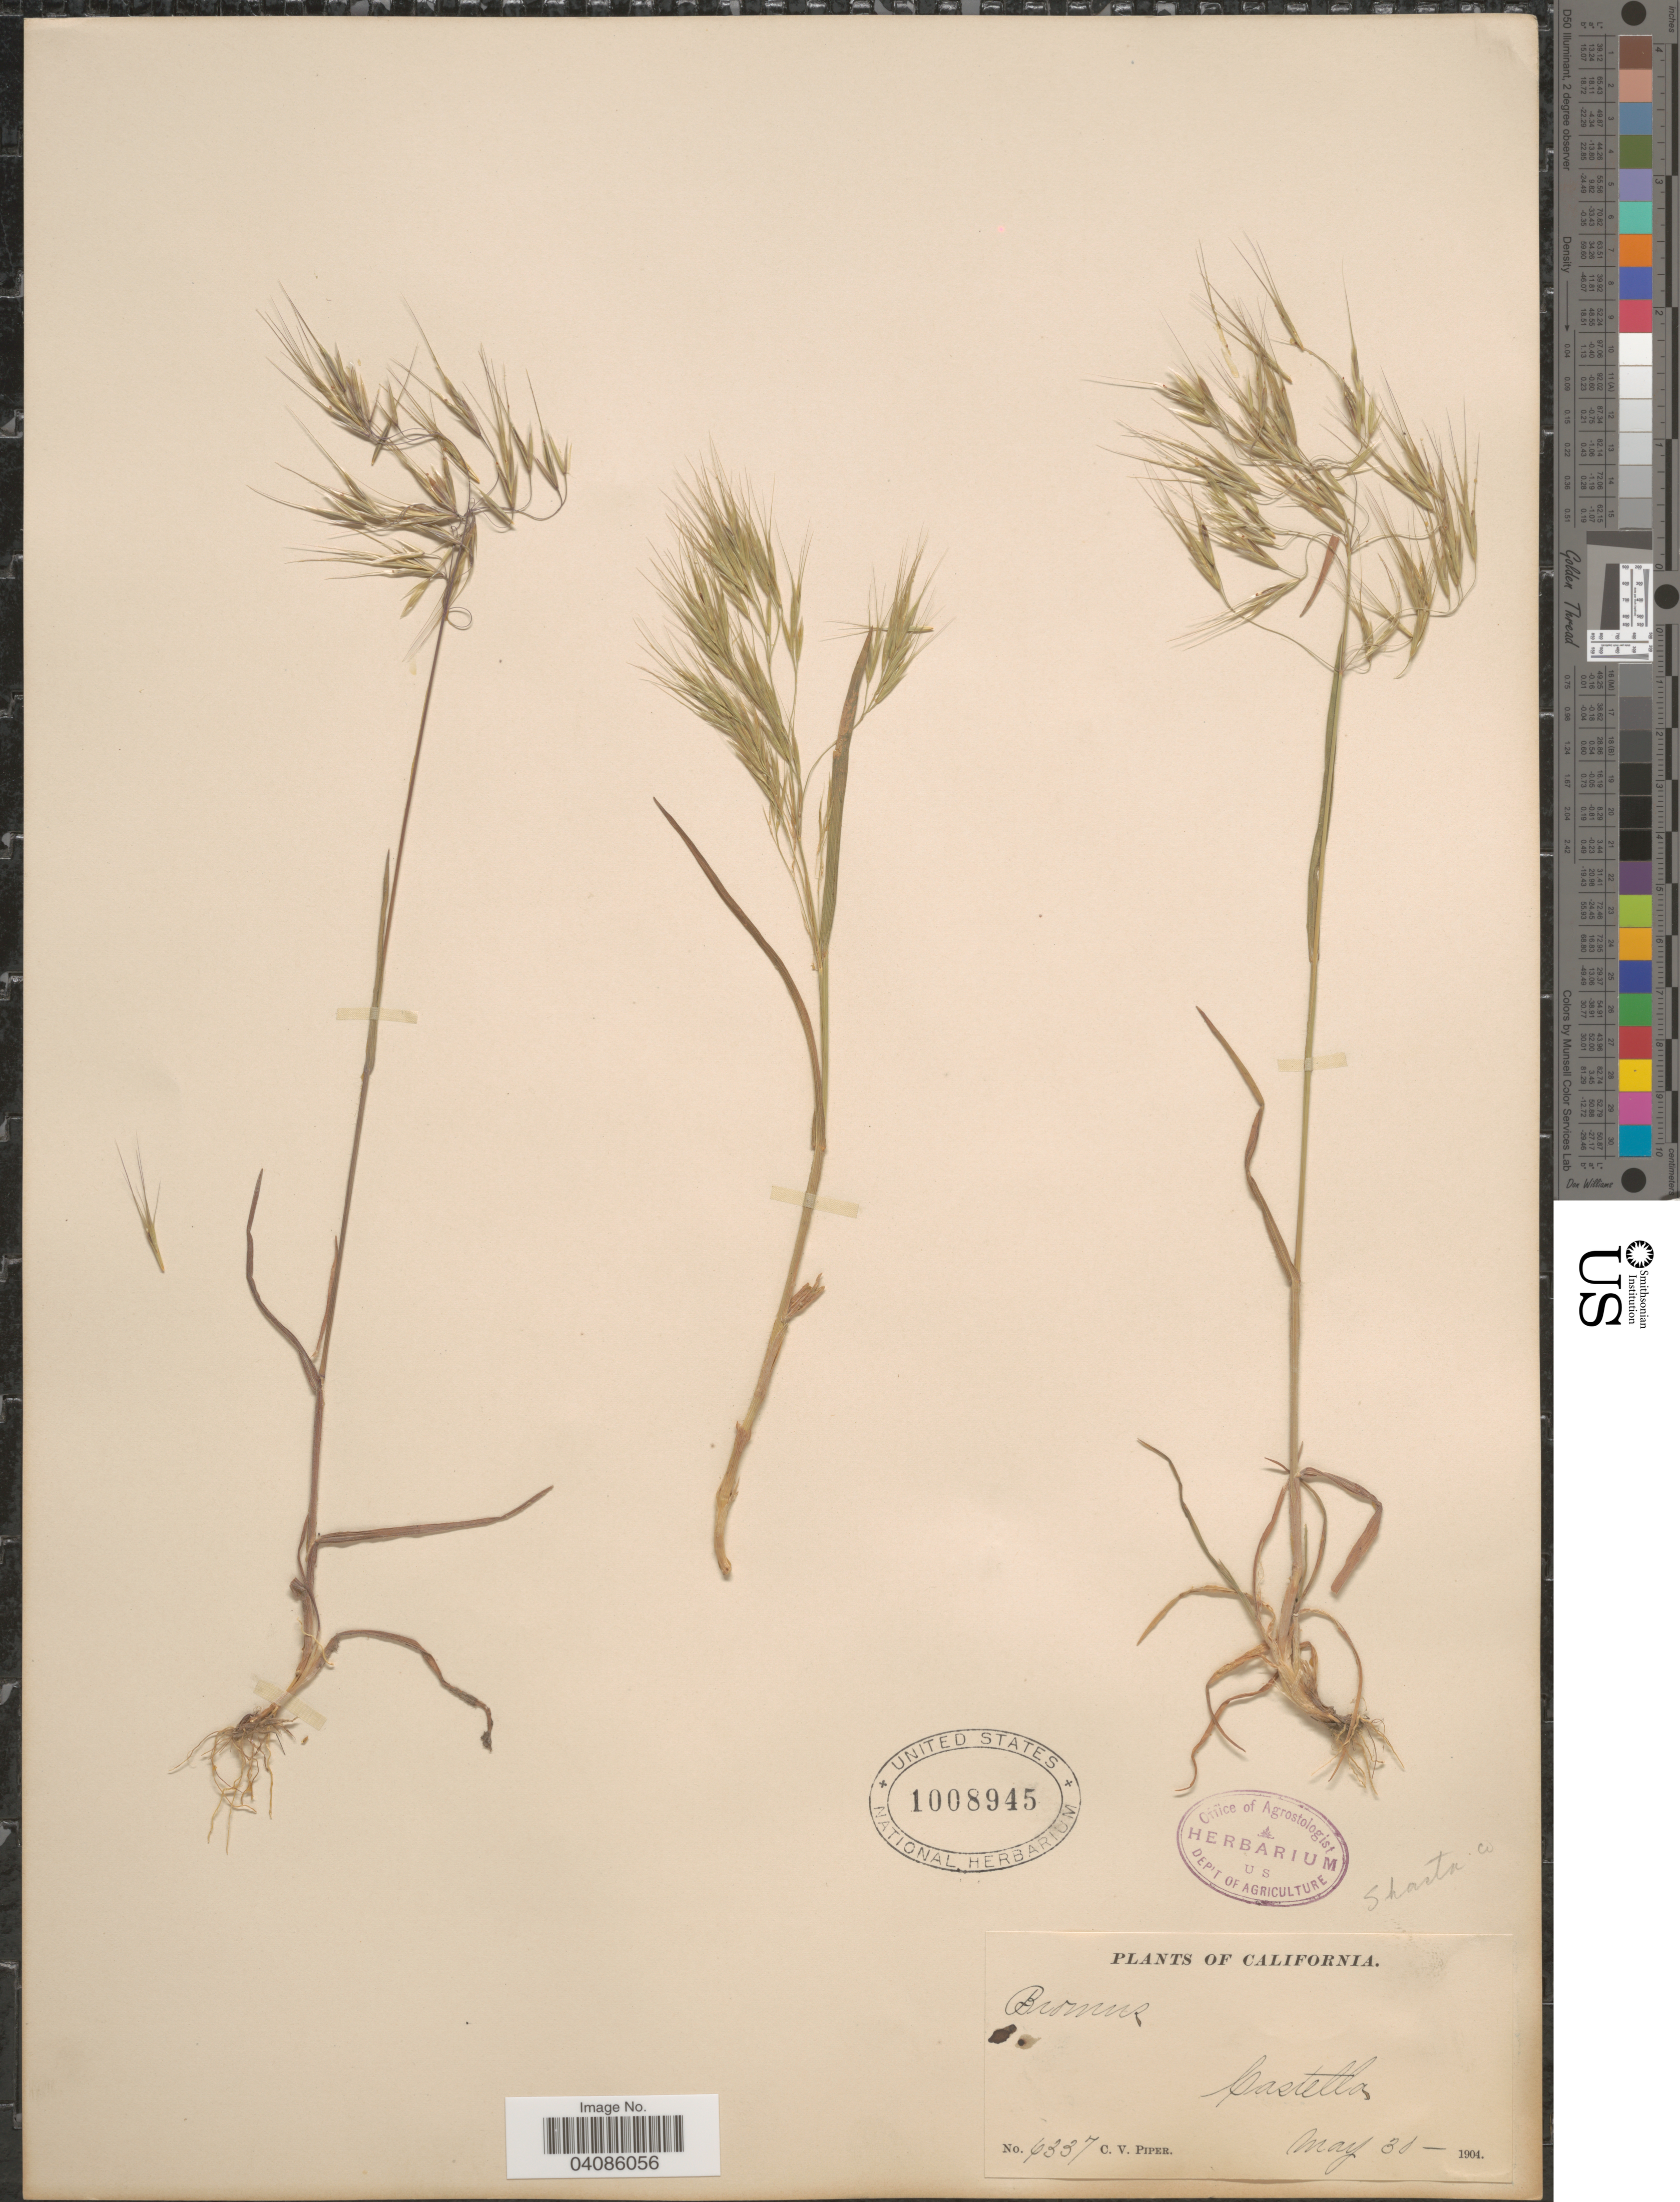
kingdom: Plantae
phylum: Tracheophyta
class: Liliopsida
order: Poales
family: Poaceae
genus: Bromus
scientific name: Bromus tectorum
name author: L.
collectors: C. V. Piper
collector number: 6337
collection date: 1904-05-30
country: United States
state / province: California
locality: Castella.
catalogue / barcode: US 1008945